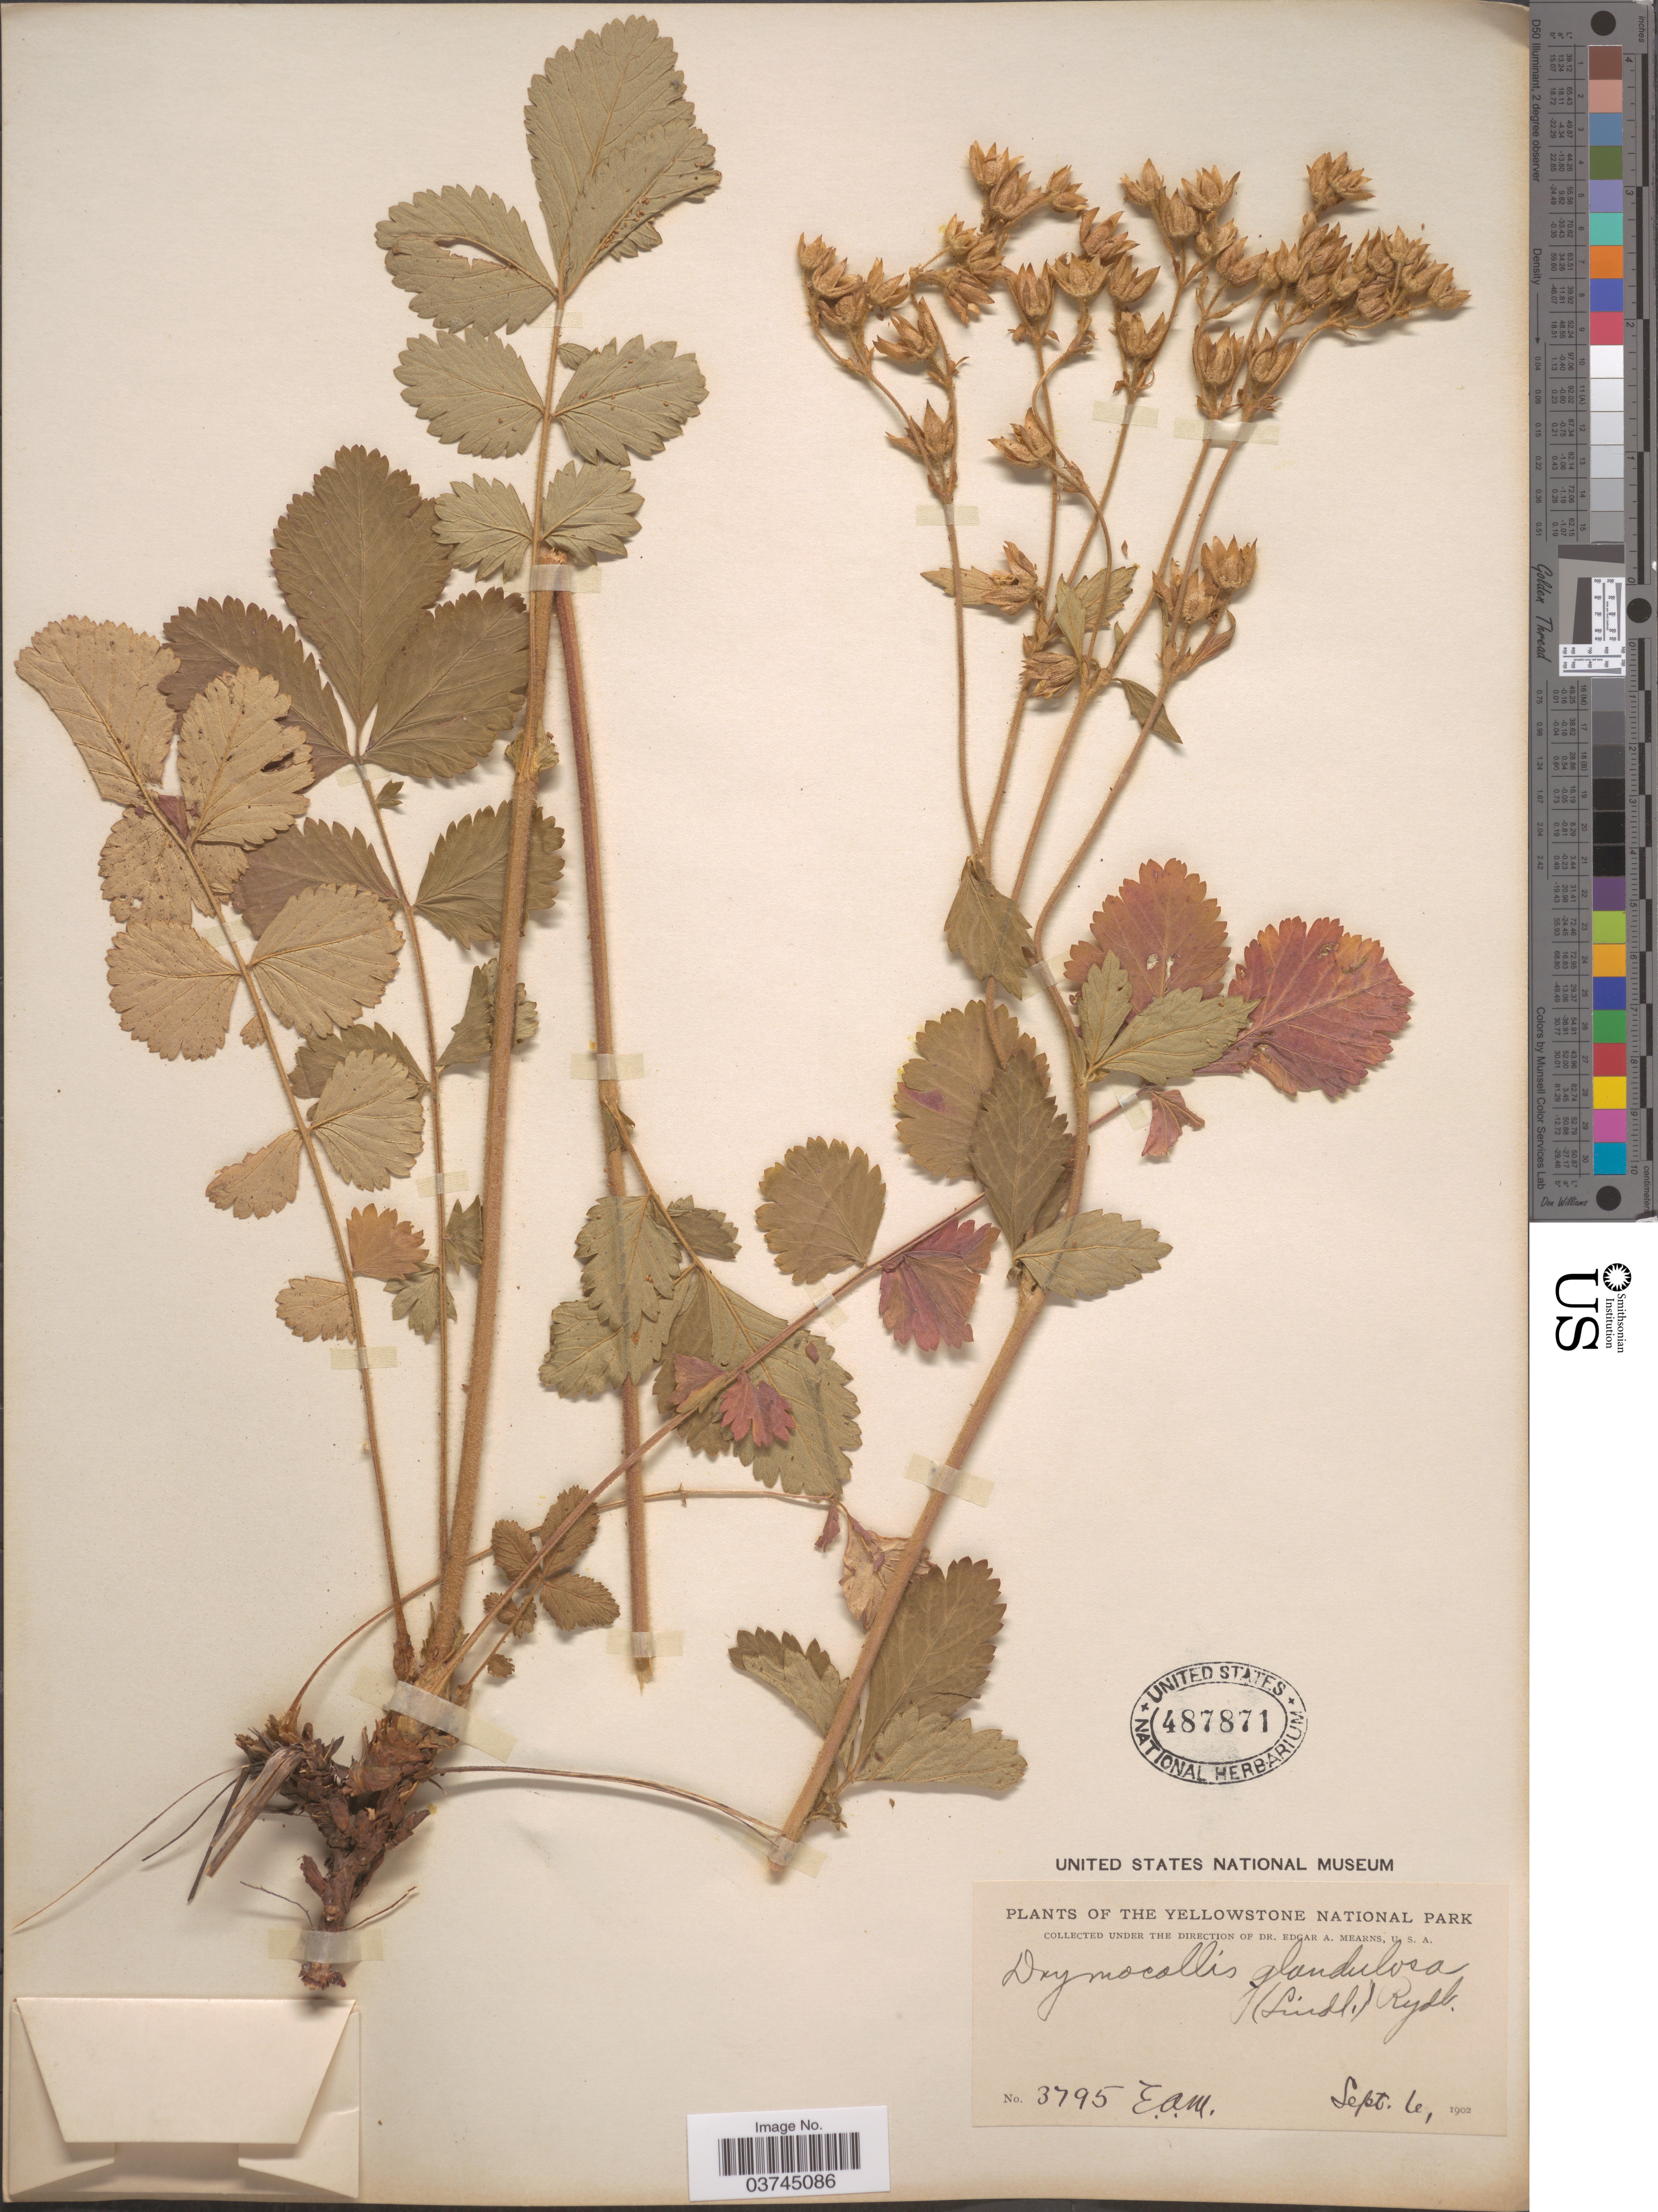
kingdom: Plantae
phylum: Tracheophyta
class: Magnoliopsida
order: Rosales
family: Rosaceae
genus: Drymocallis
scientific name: Drymocallis glandulosa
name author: (Lindl.) Rydb.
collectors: E. A. Mearns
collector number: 3795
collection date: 1902-09-06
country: United States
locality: The Yellowstone National Park.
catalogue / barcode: US 487871